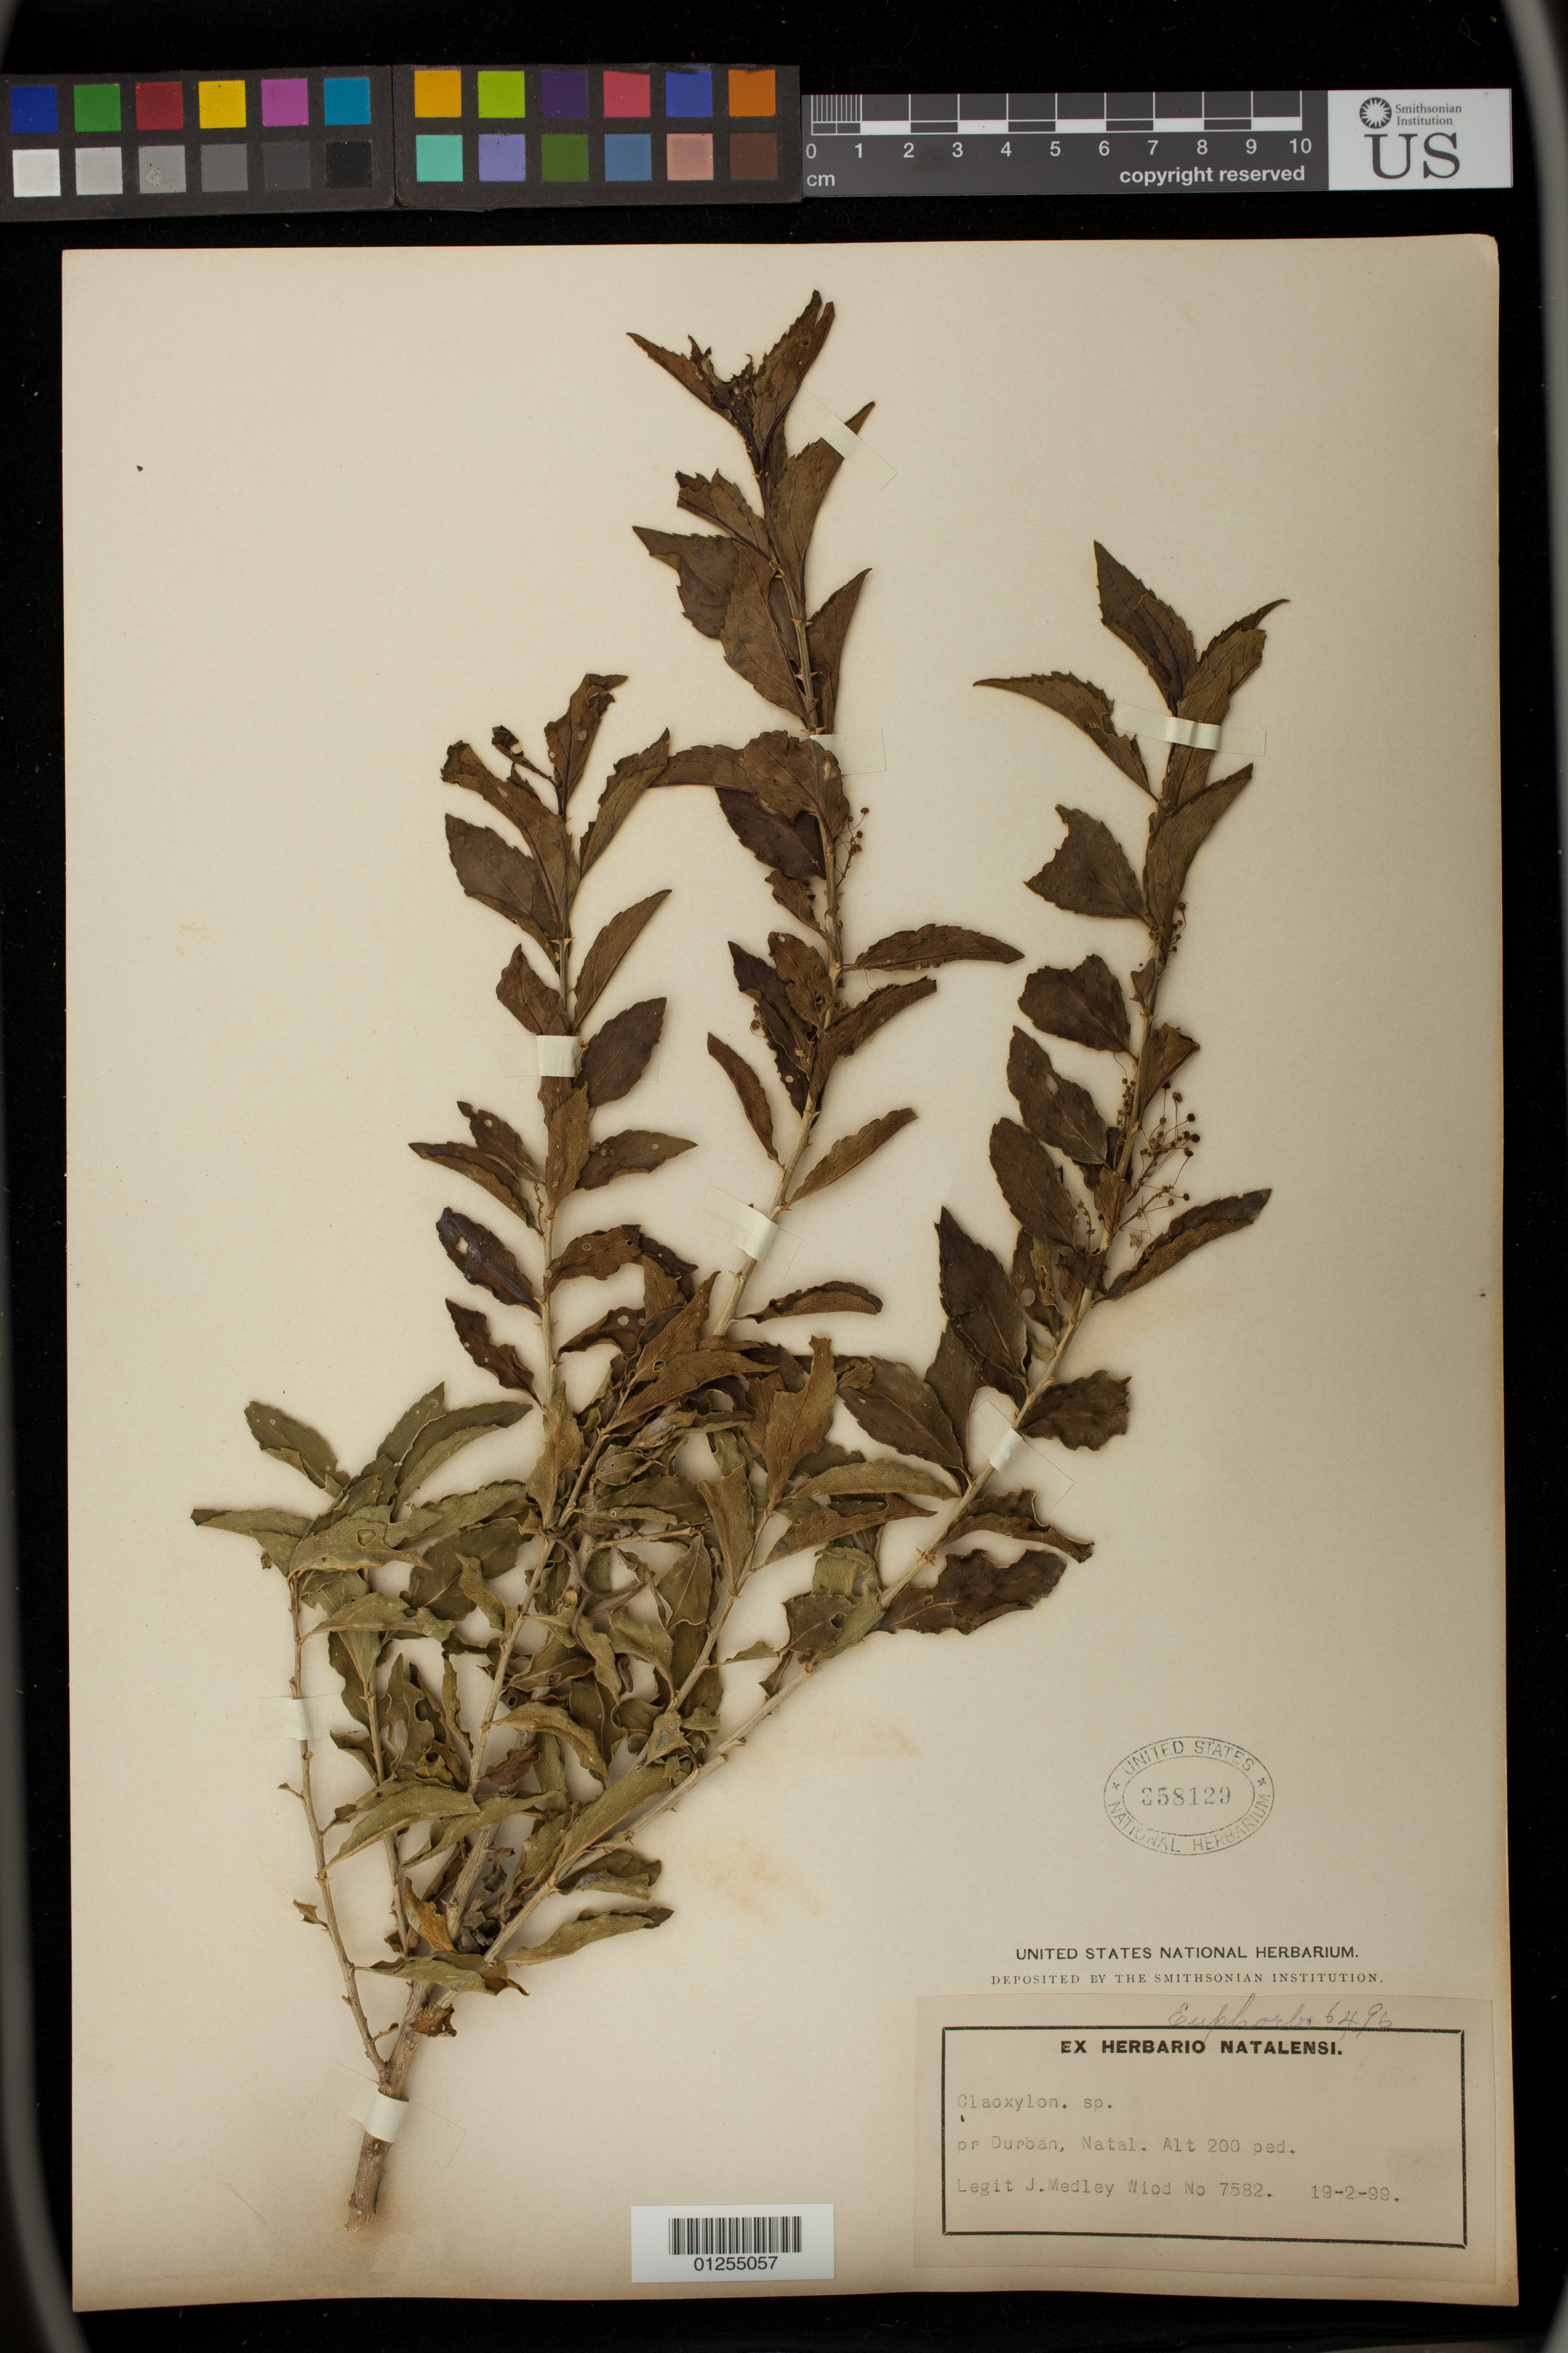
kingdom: Plantae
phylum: Tracheophyta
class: Magnoliopsida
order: Malpighiales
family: Euphorbiaceae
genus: Erythrococca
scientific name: Erythrococca sp.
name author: Benth.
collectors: J. M. Wood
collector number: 7582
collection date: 1899-02-19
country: South Africa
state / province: KwaZulu-Natal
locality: Durban, Natal.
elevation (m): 61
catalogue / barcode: US 358129